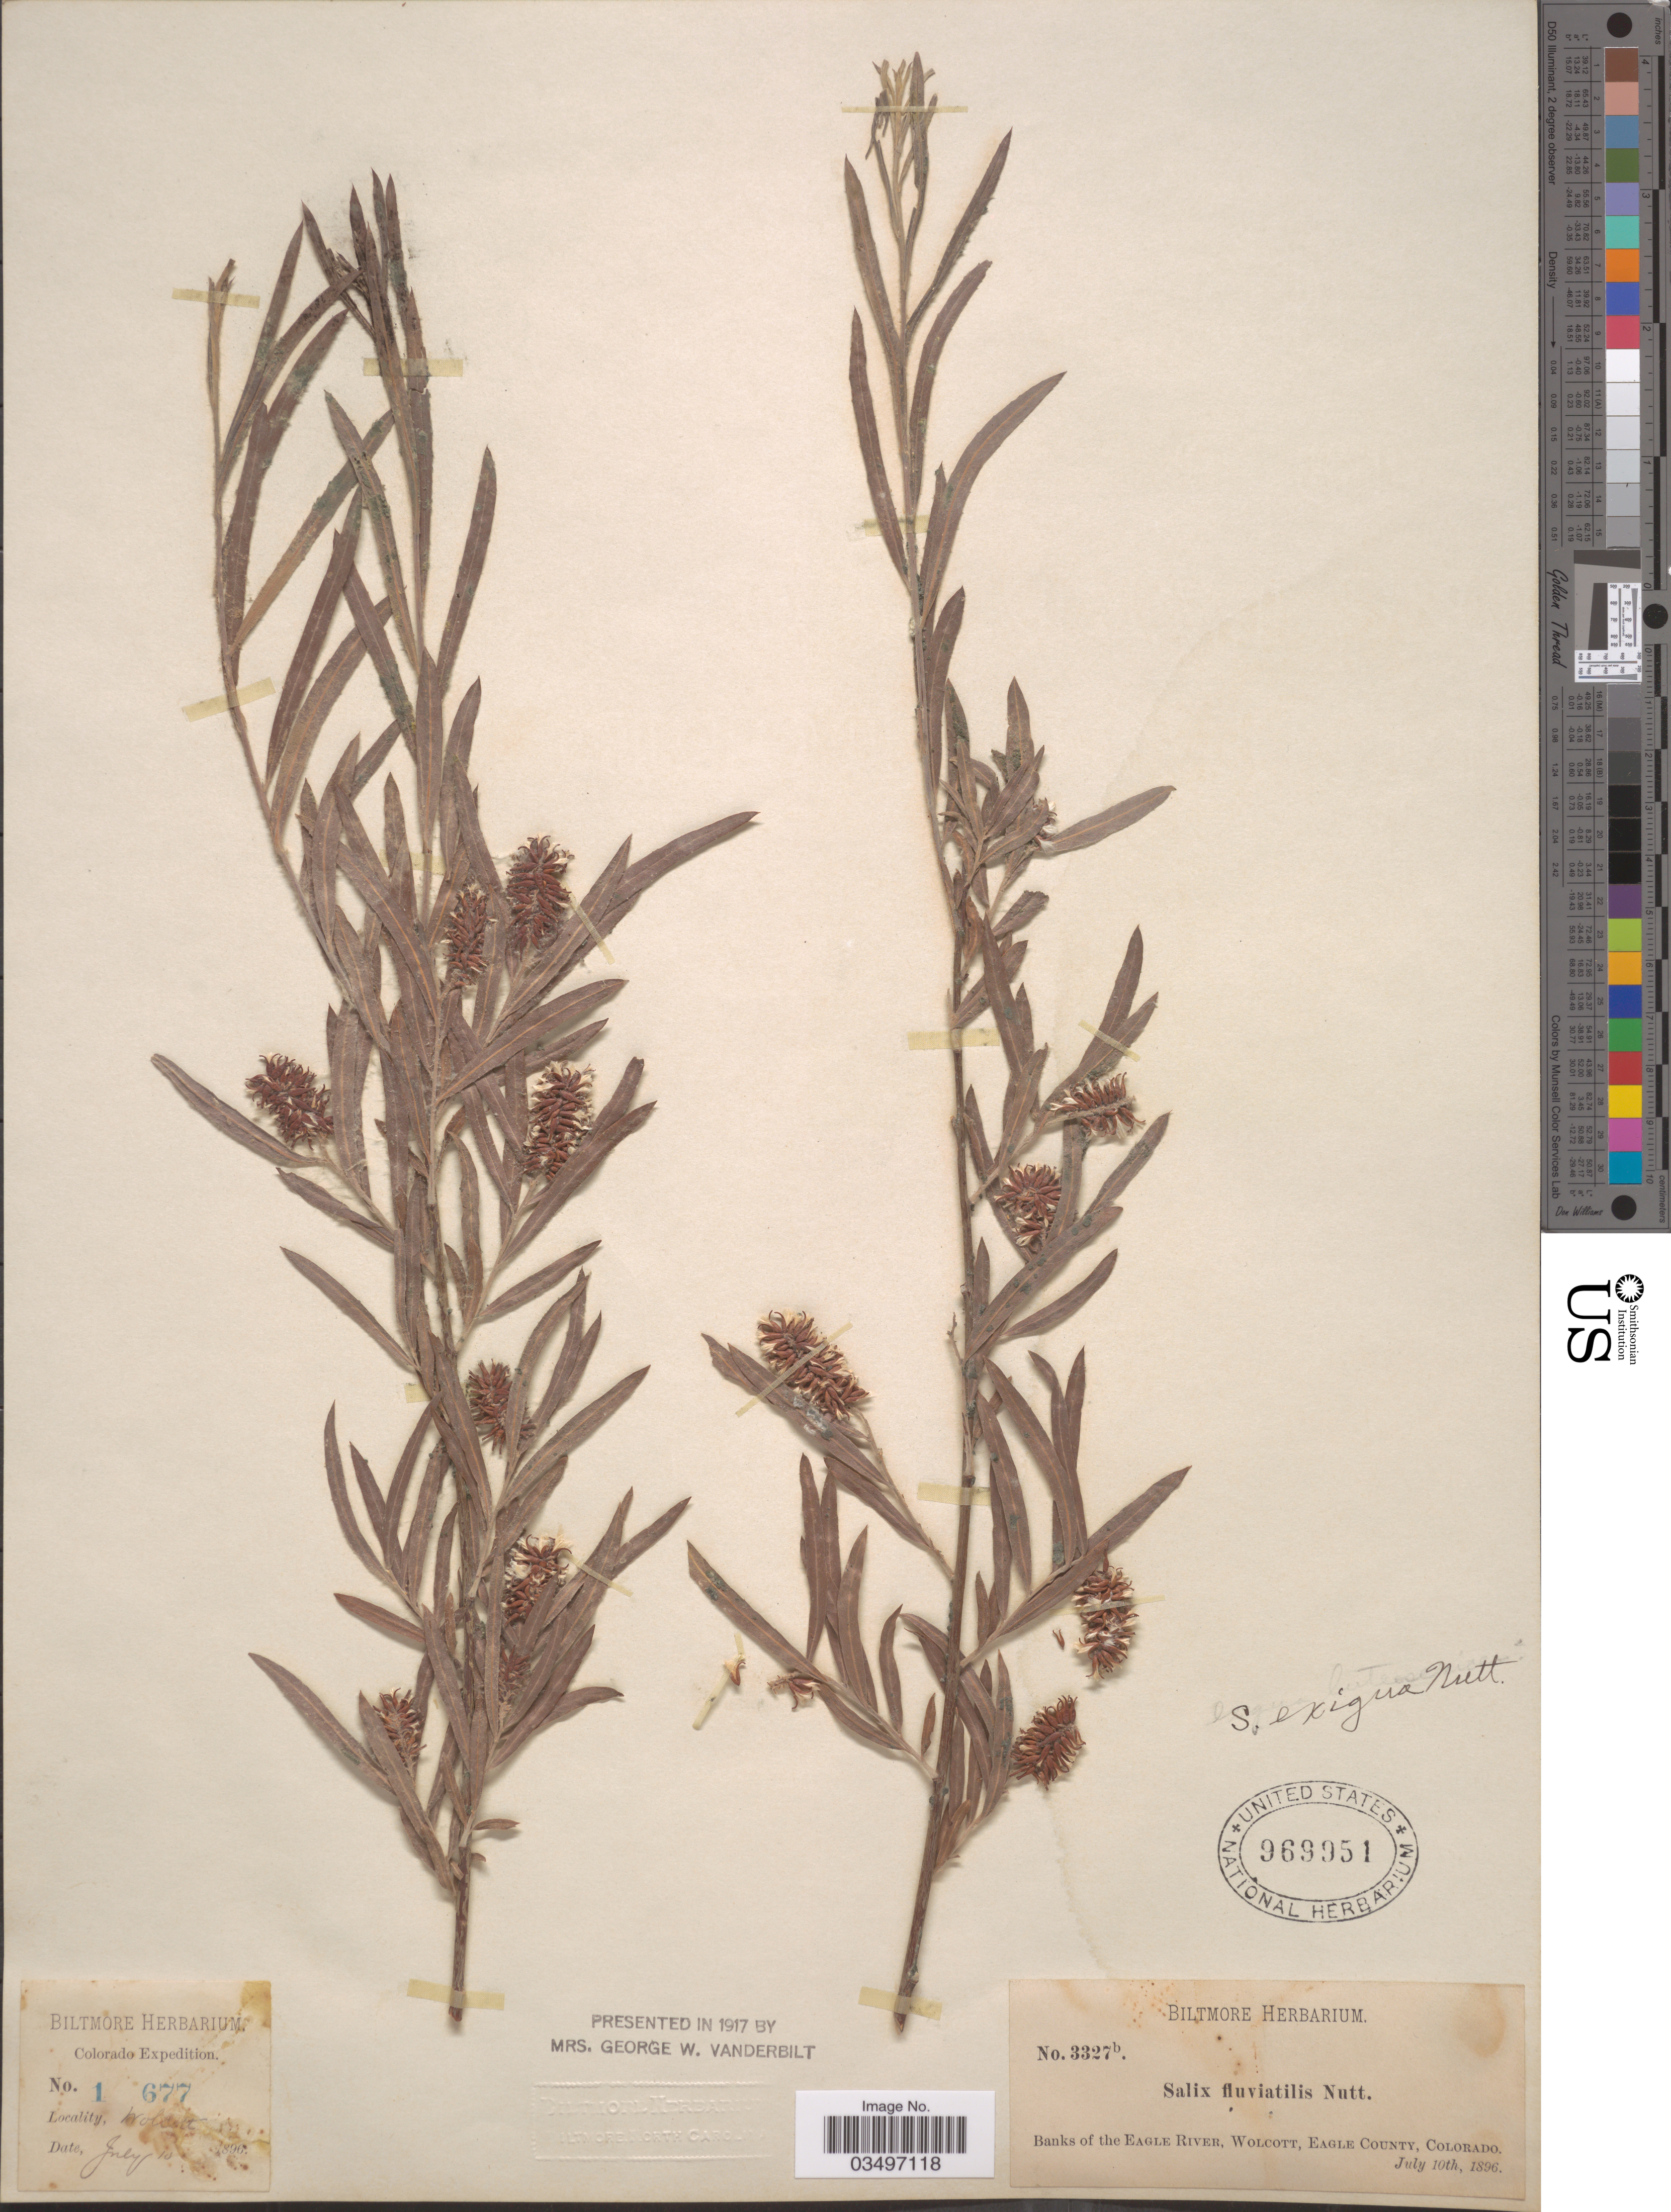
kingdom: Plantae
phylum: Tracheophyta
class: Magnoliopsida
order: Malpighiales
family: Salicaceae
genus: Salix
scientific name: Salix exigua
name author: Nutt.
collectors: ex herb. Biltmore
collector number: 1677/3327b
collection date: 1896-07-10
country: United States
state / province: Colorado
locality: Banks of Eagle River, Wolcott, Eagle County.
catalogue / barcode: US 969951